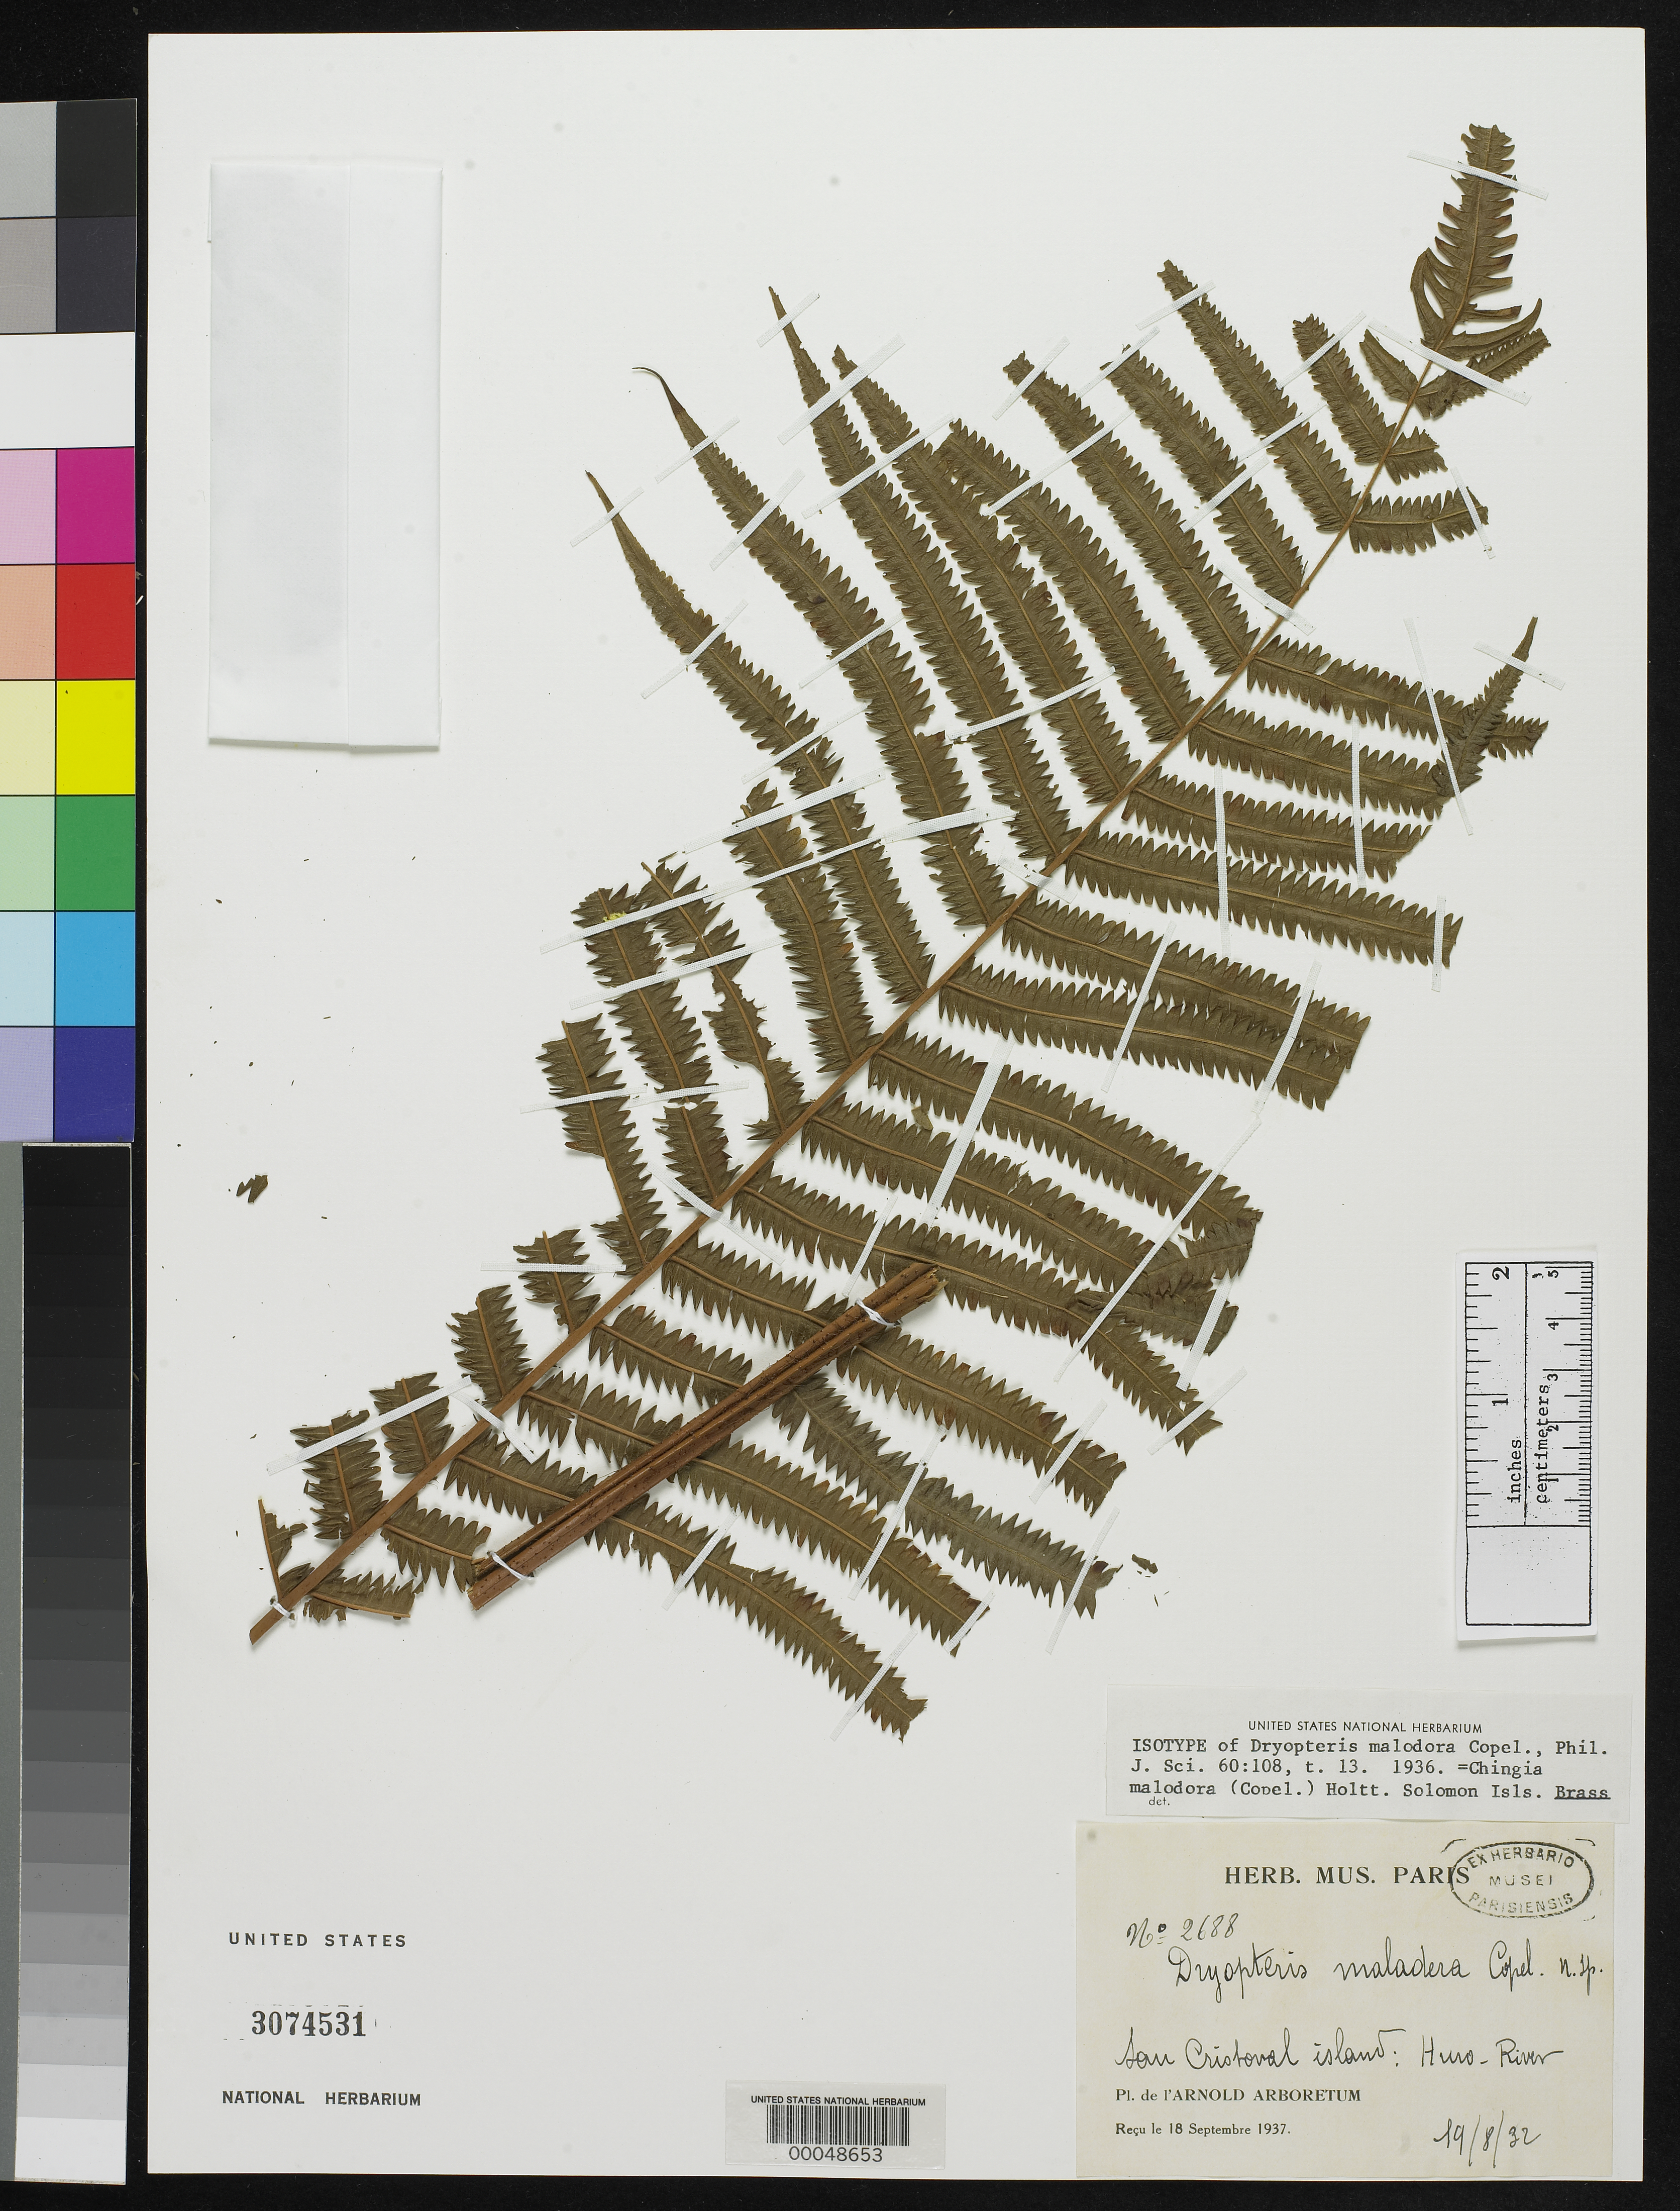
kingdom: Plantae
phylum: Tracheophyta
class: Polypodiopsida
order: Polypodiales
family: Dryopteridaceae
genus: Dryopteris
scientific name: Dryopteris malodora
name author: Copel.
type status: Isotype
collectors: L. J. Brass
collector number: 2688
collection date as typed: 19 Aug 1932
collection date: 1932-08-19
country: Solomon Islands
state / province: Makira-Ulawa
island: San Cristobal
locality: Huro River.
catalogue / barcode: US 3074531